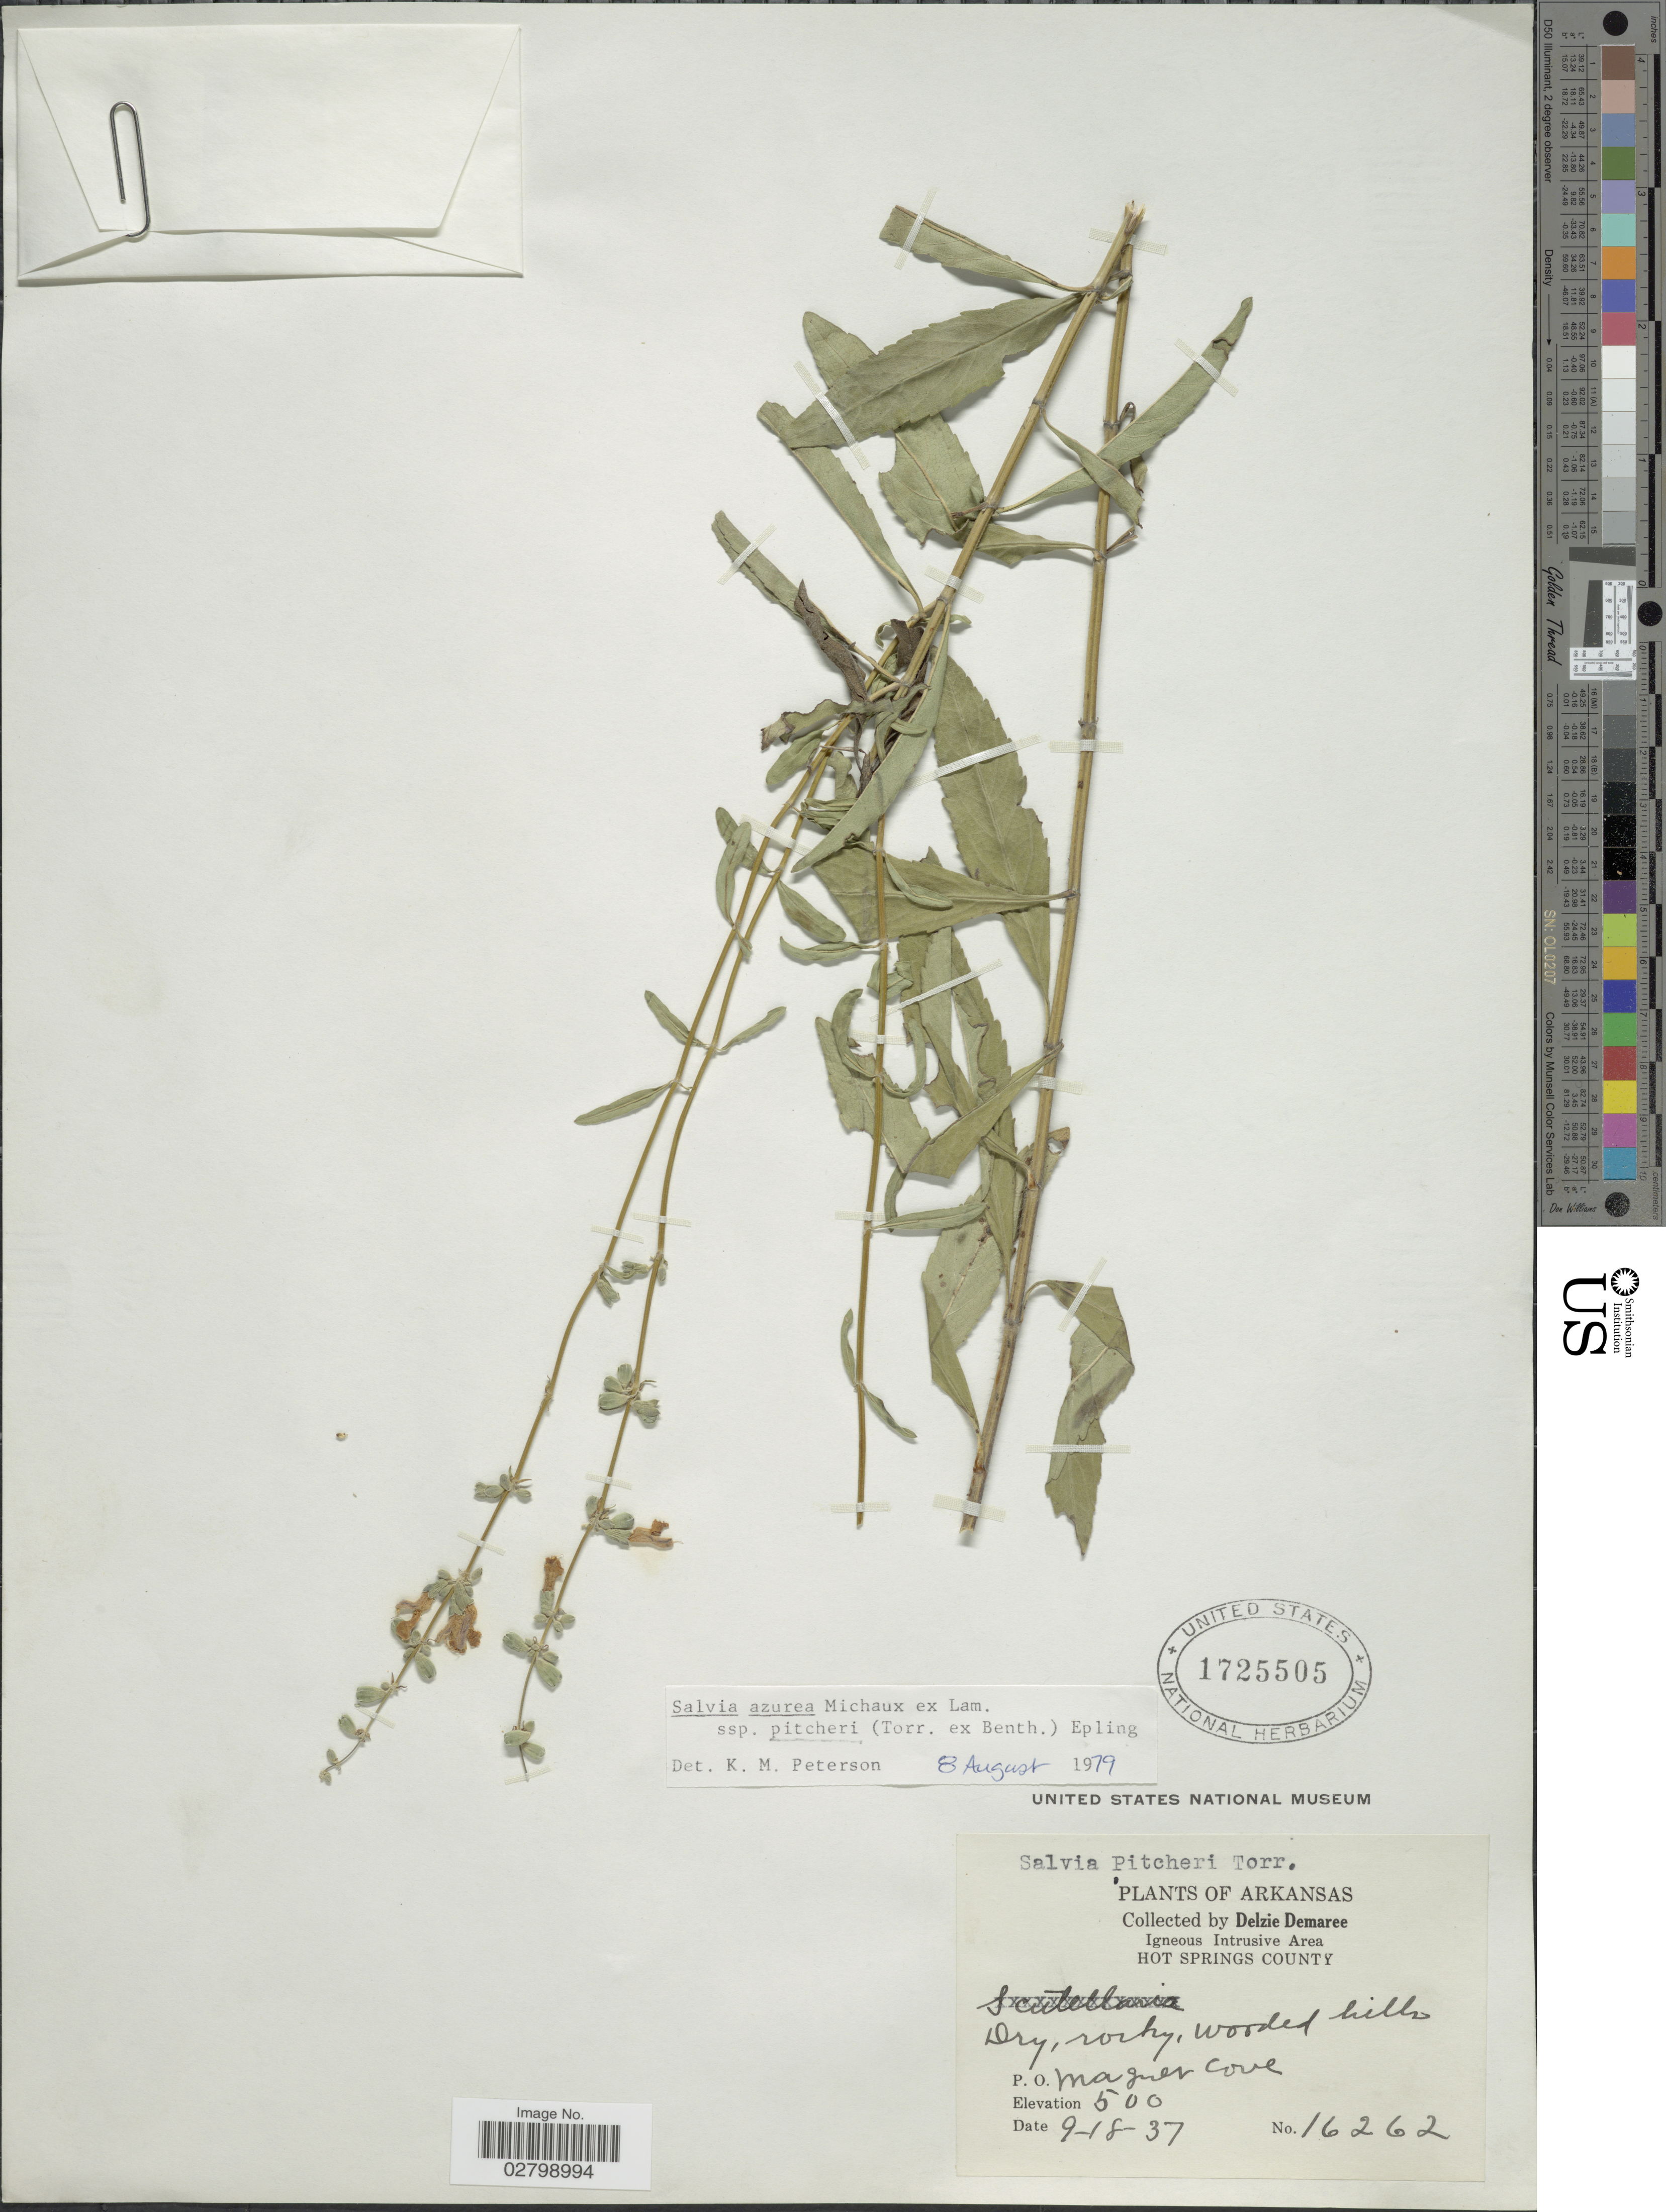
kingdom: Plantae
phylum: Tracheophyta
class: Magnoliopsida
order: Lamiales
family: Lamiaceae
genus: Salvia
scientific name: Salvia azurea subsp. pitcheri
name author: Michx. ex Lam.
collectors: D. Demaree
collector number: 16262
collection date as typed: Transcribed d/m/y: 18/9/37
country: United States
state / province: Arkansas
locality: Igneous Intrusive Area. Hot Springs County. P.O. Magnet Cove.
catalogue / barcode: US 1725505